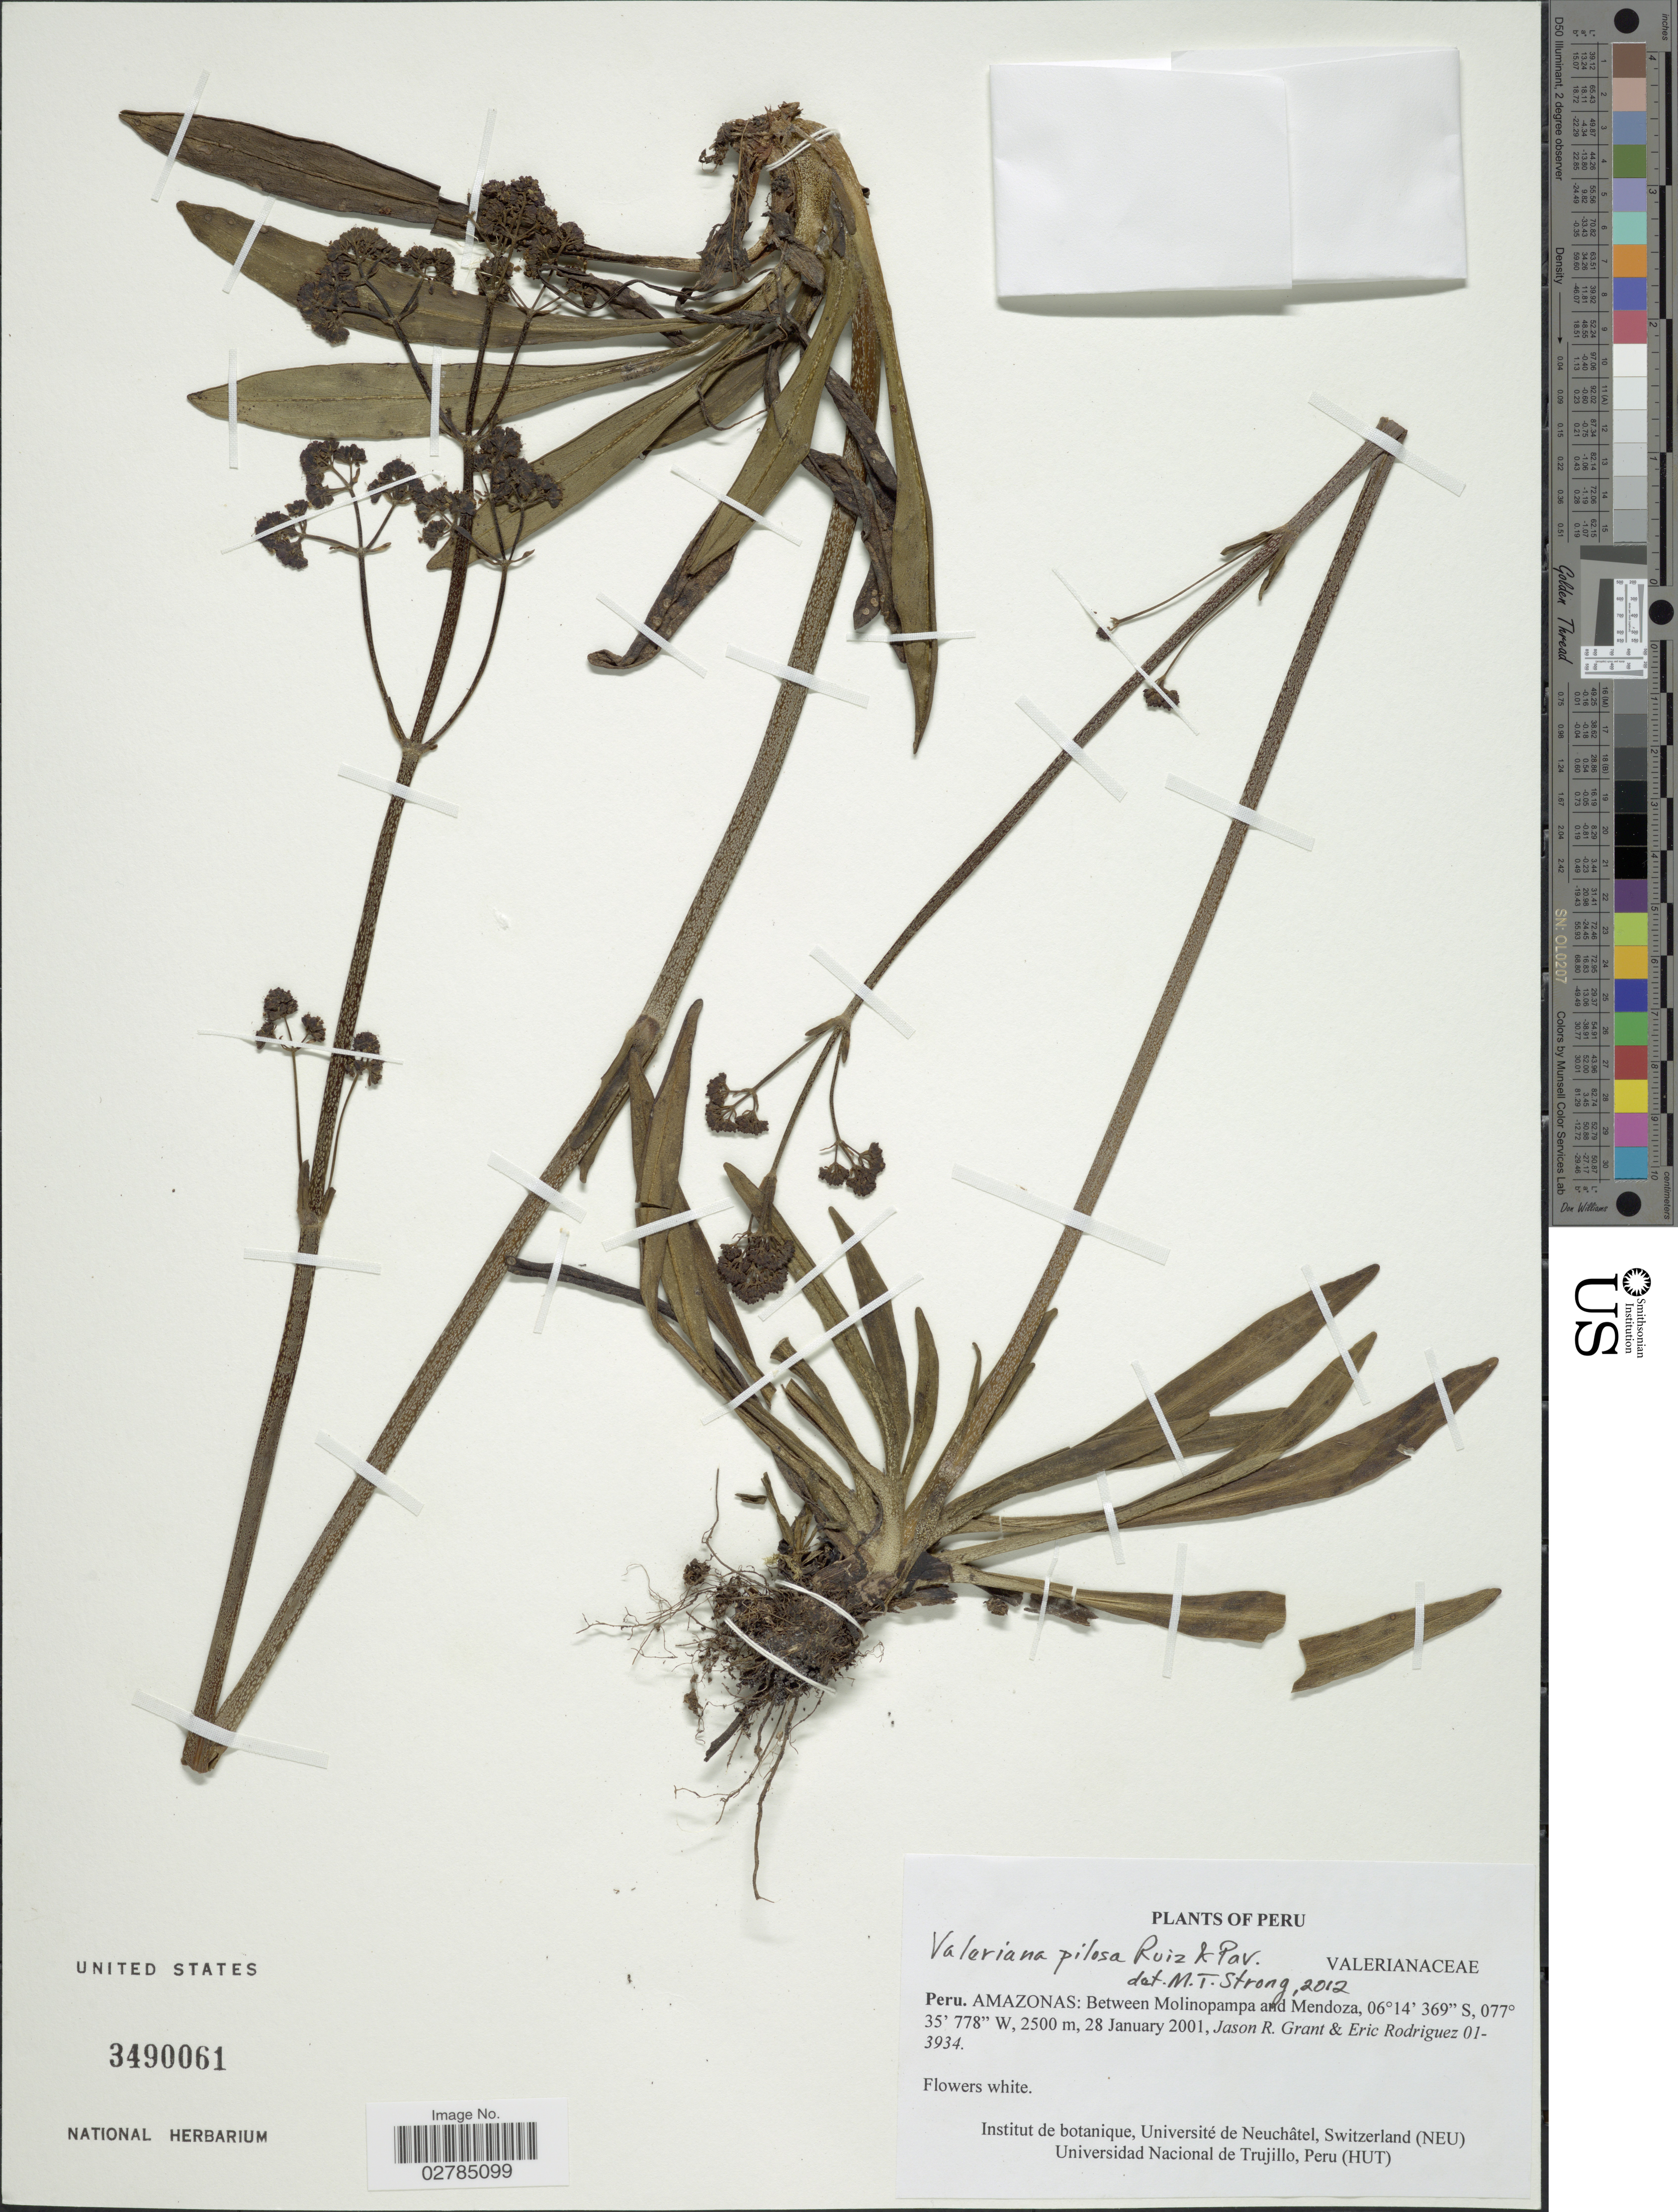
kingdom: Plantae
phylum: Tracheophyta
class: Magnoliopsida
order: Dipsacales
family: Caprifoliaceae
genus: Valeriana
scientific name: Valeriana pilosa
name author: Ruiz & Pav.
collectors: J. R. Grant & E. Rodriguez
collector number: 013934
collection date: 2001-01-28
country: Peru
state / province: Amazonas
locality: Between Molinopampa and Mendoza.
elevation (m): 2500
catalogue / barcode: US 3490061